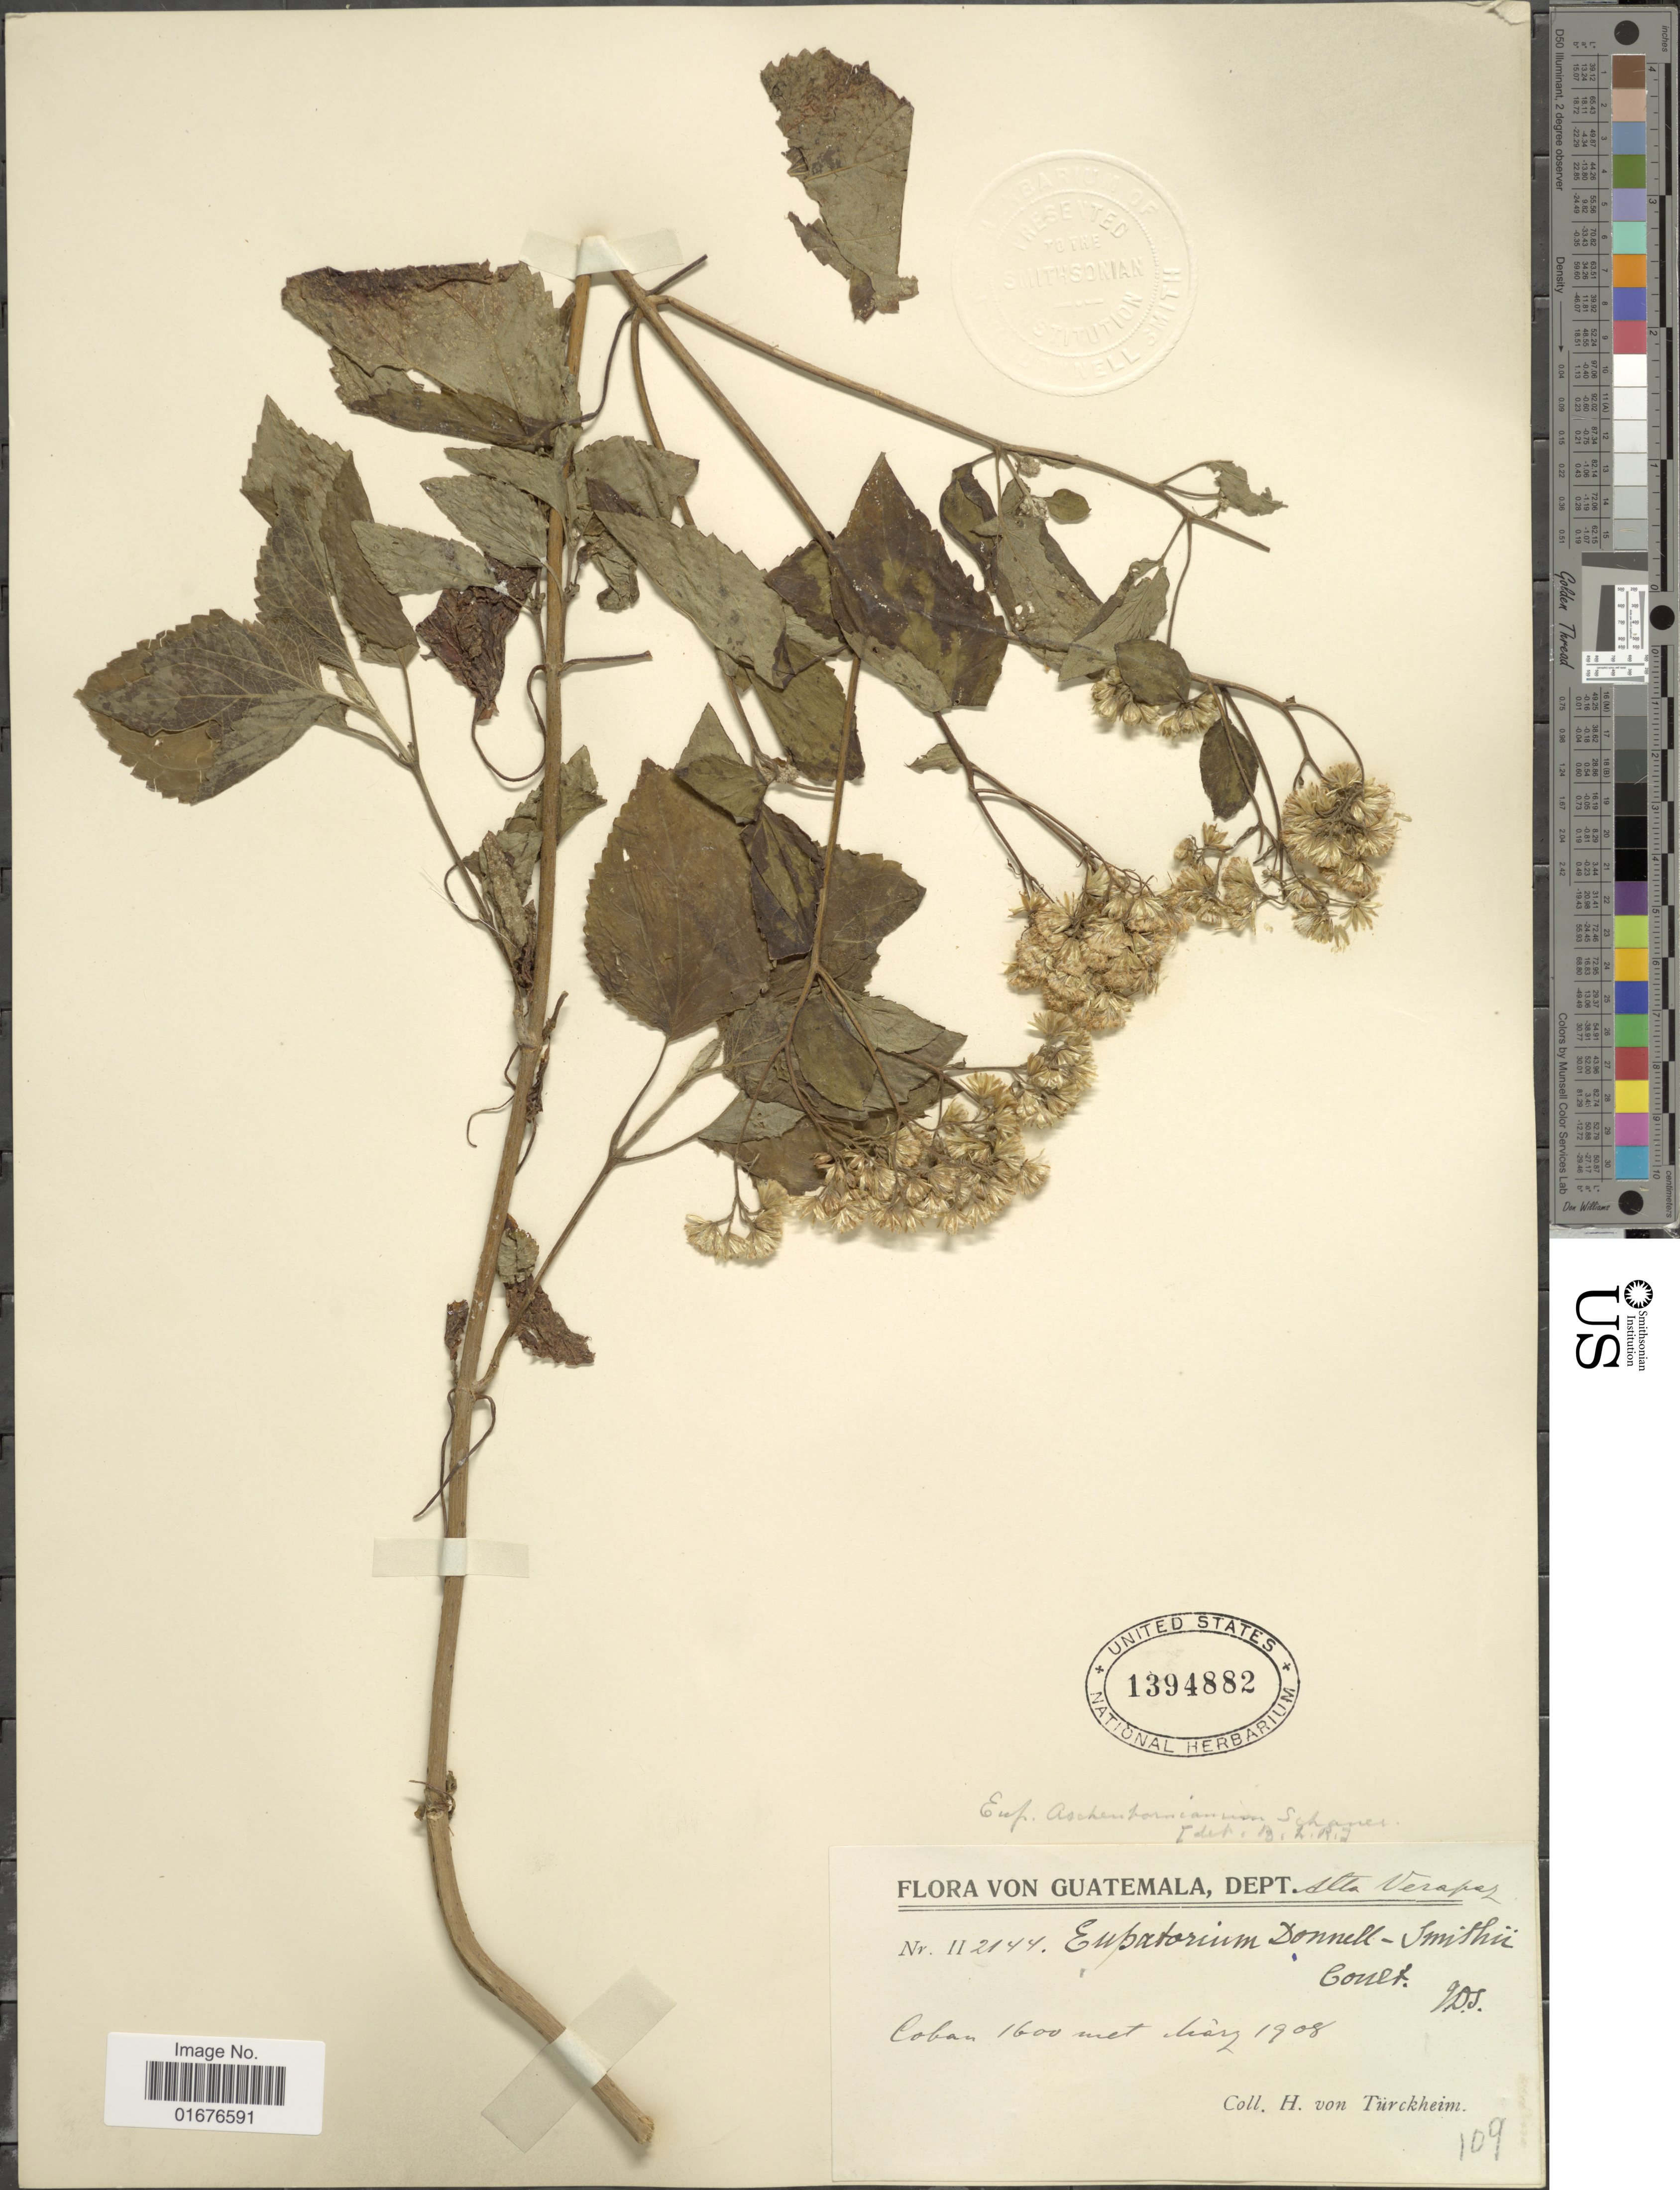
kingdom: Plantae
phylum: Tracheophyta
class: Magnoliopsida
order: Asterales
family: Asteraceae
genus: Ageratina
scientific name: Ageratina pichinchensis var. bustamenta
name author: (DC.) R.M. King & H. Rob.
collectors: H. von Türckheim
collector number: II2144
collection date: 1908-03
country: Guatemala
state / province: Alta Verapaz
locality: Coban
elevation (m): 1600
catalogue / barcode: US 1394882